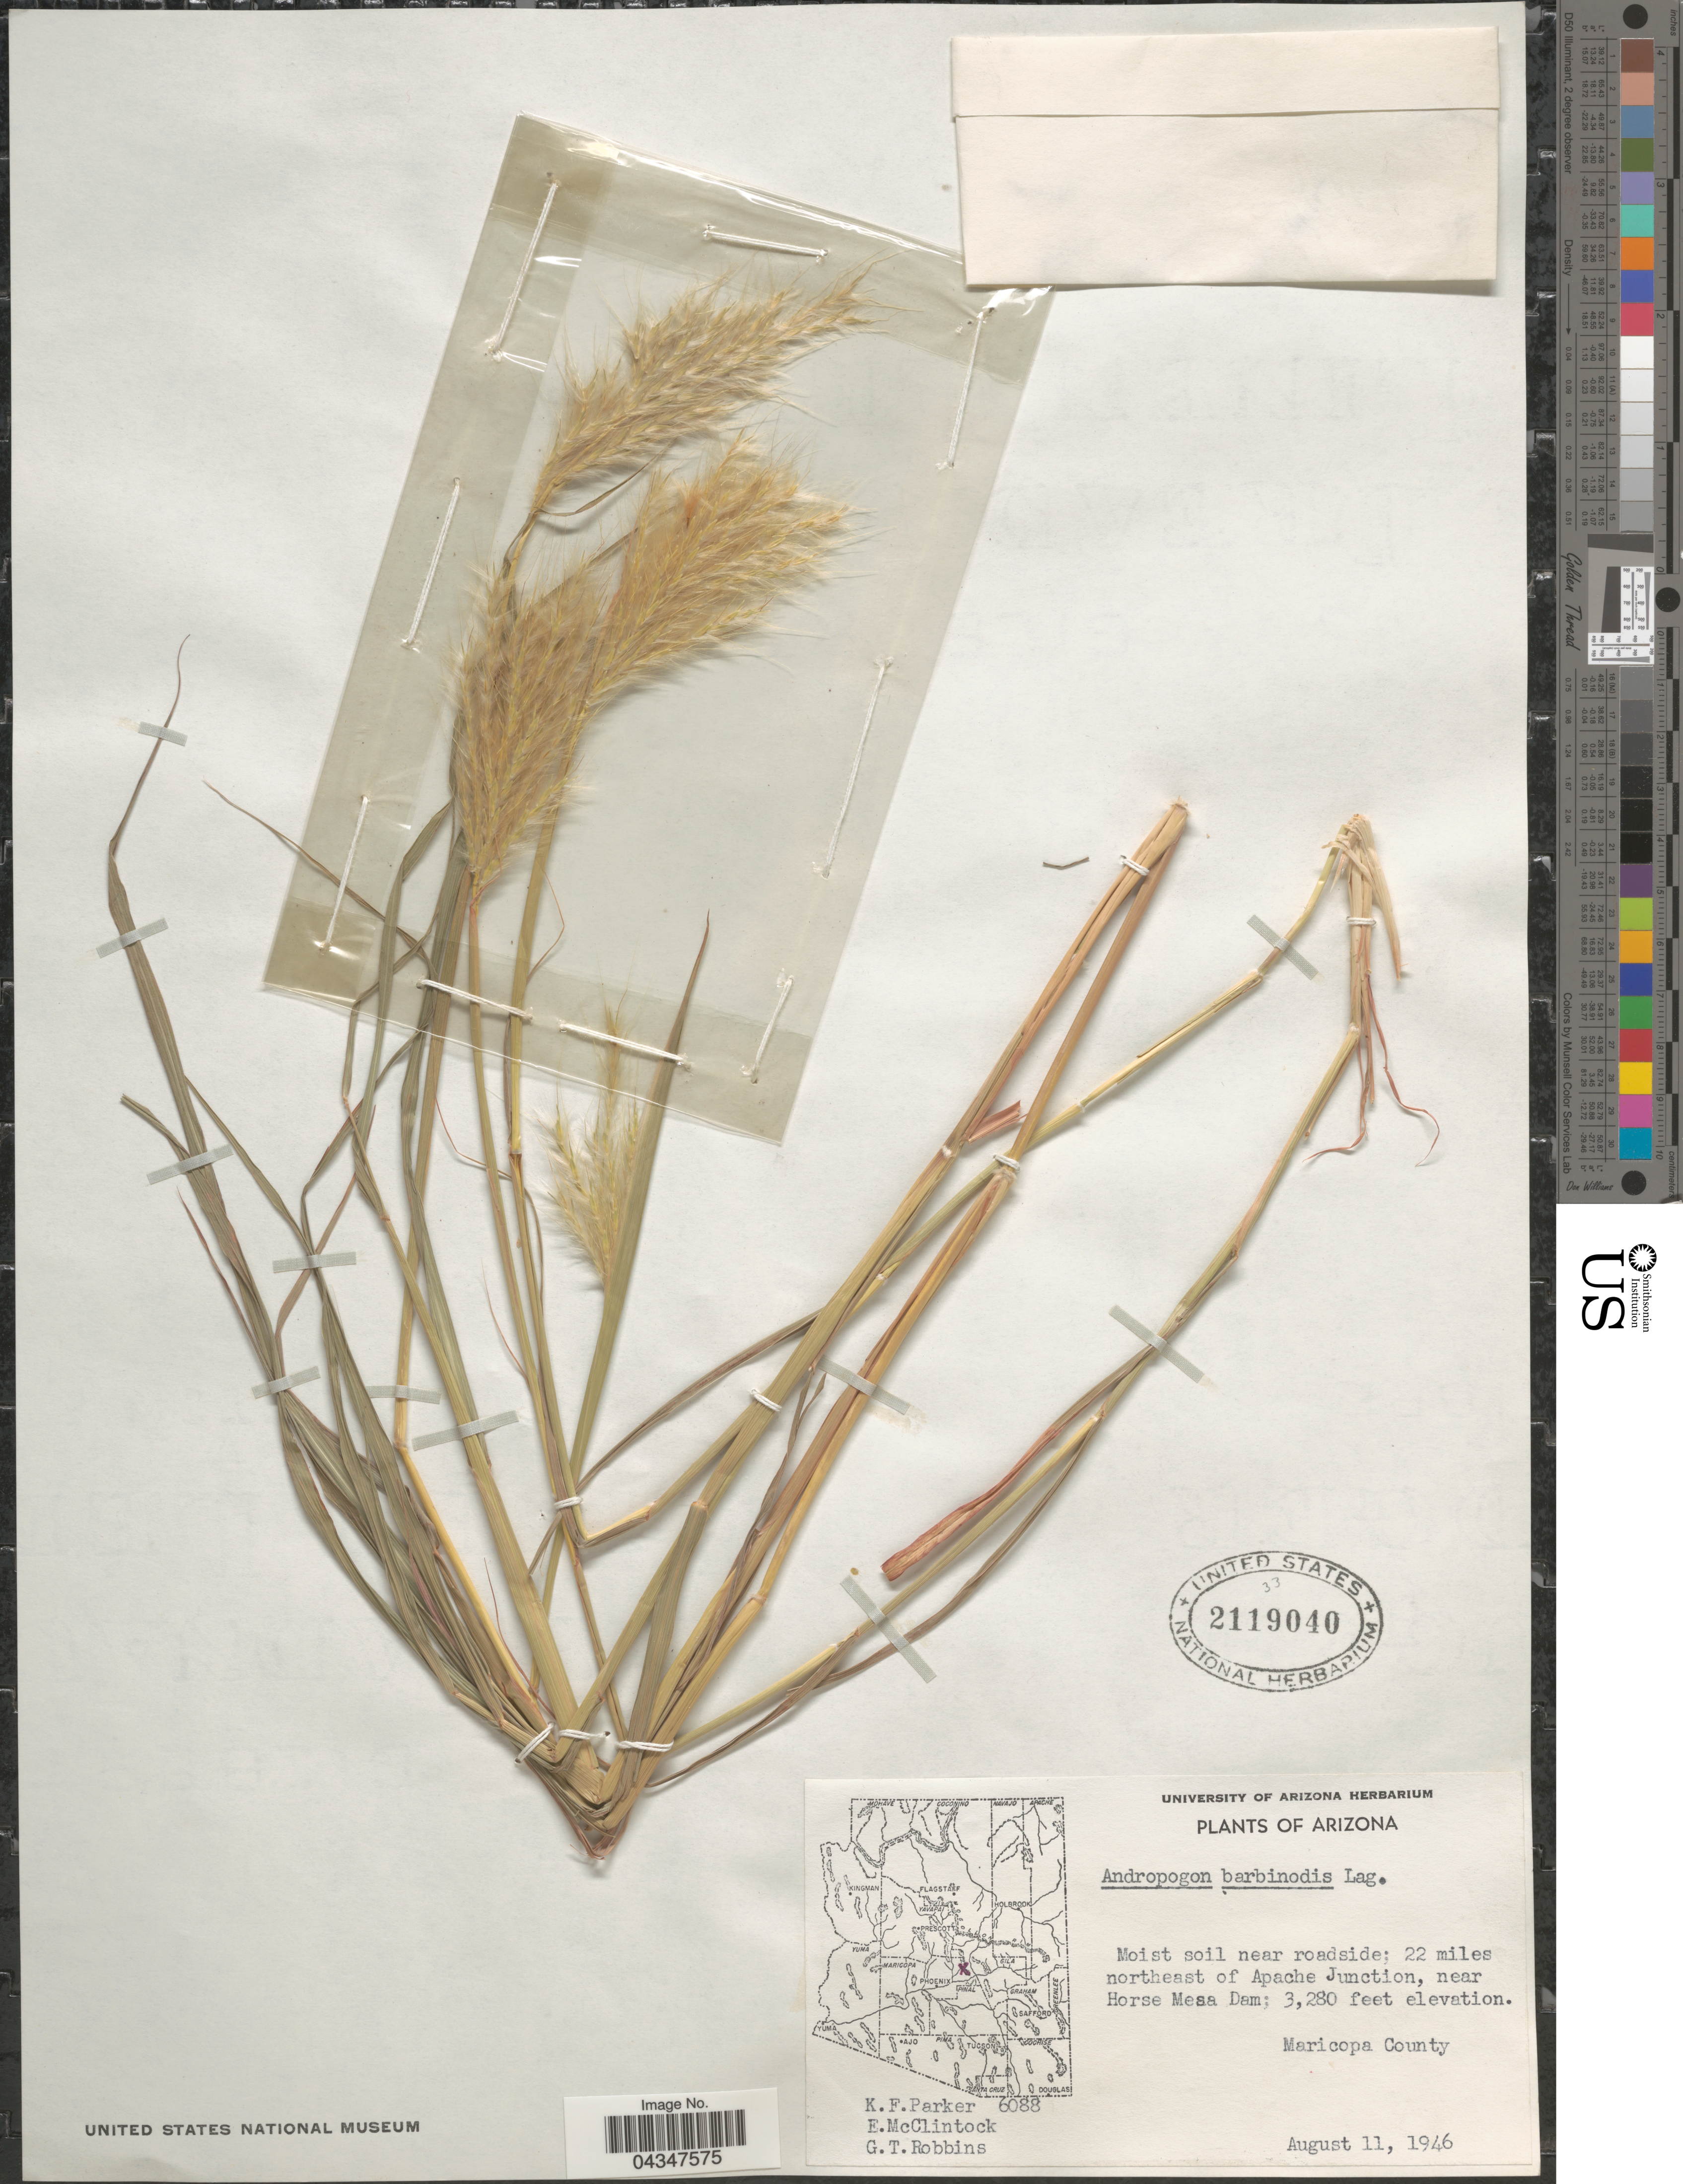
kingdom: Plantae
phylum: Tracheophyta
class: Liliopsida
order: Poales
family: Poaceae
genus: Bothriochloa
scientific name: Bothriochloa barbinodis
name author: (Lag.) Herter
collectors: K. F. Parker, E. McClintock & G. T. Robbins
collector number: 6088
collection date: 1946-08-11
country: United States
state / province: Arizona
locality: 22 miles northeast of Apache Junction, near Horse Mesa Dam. Maricopa County.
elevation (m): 1000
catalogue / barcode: US 2119040